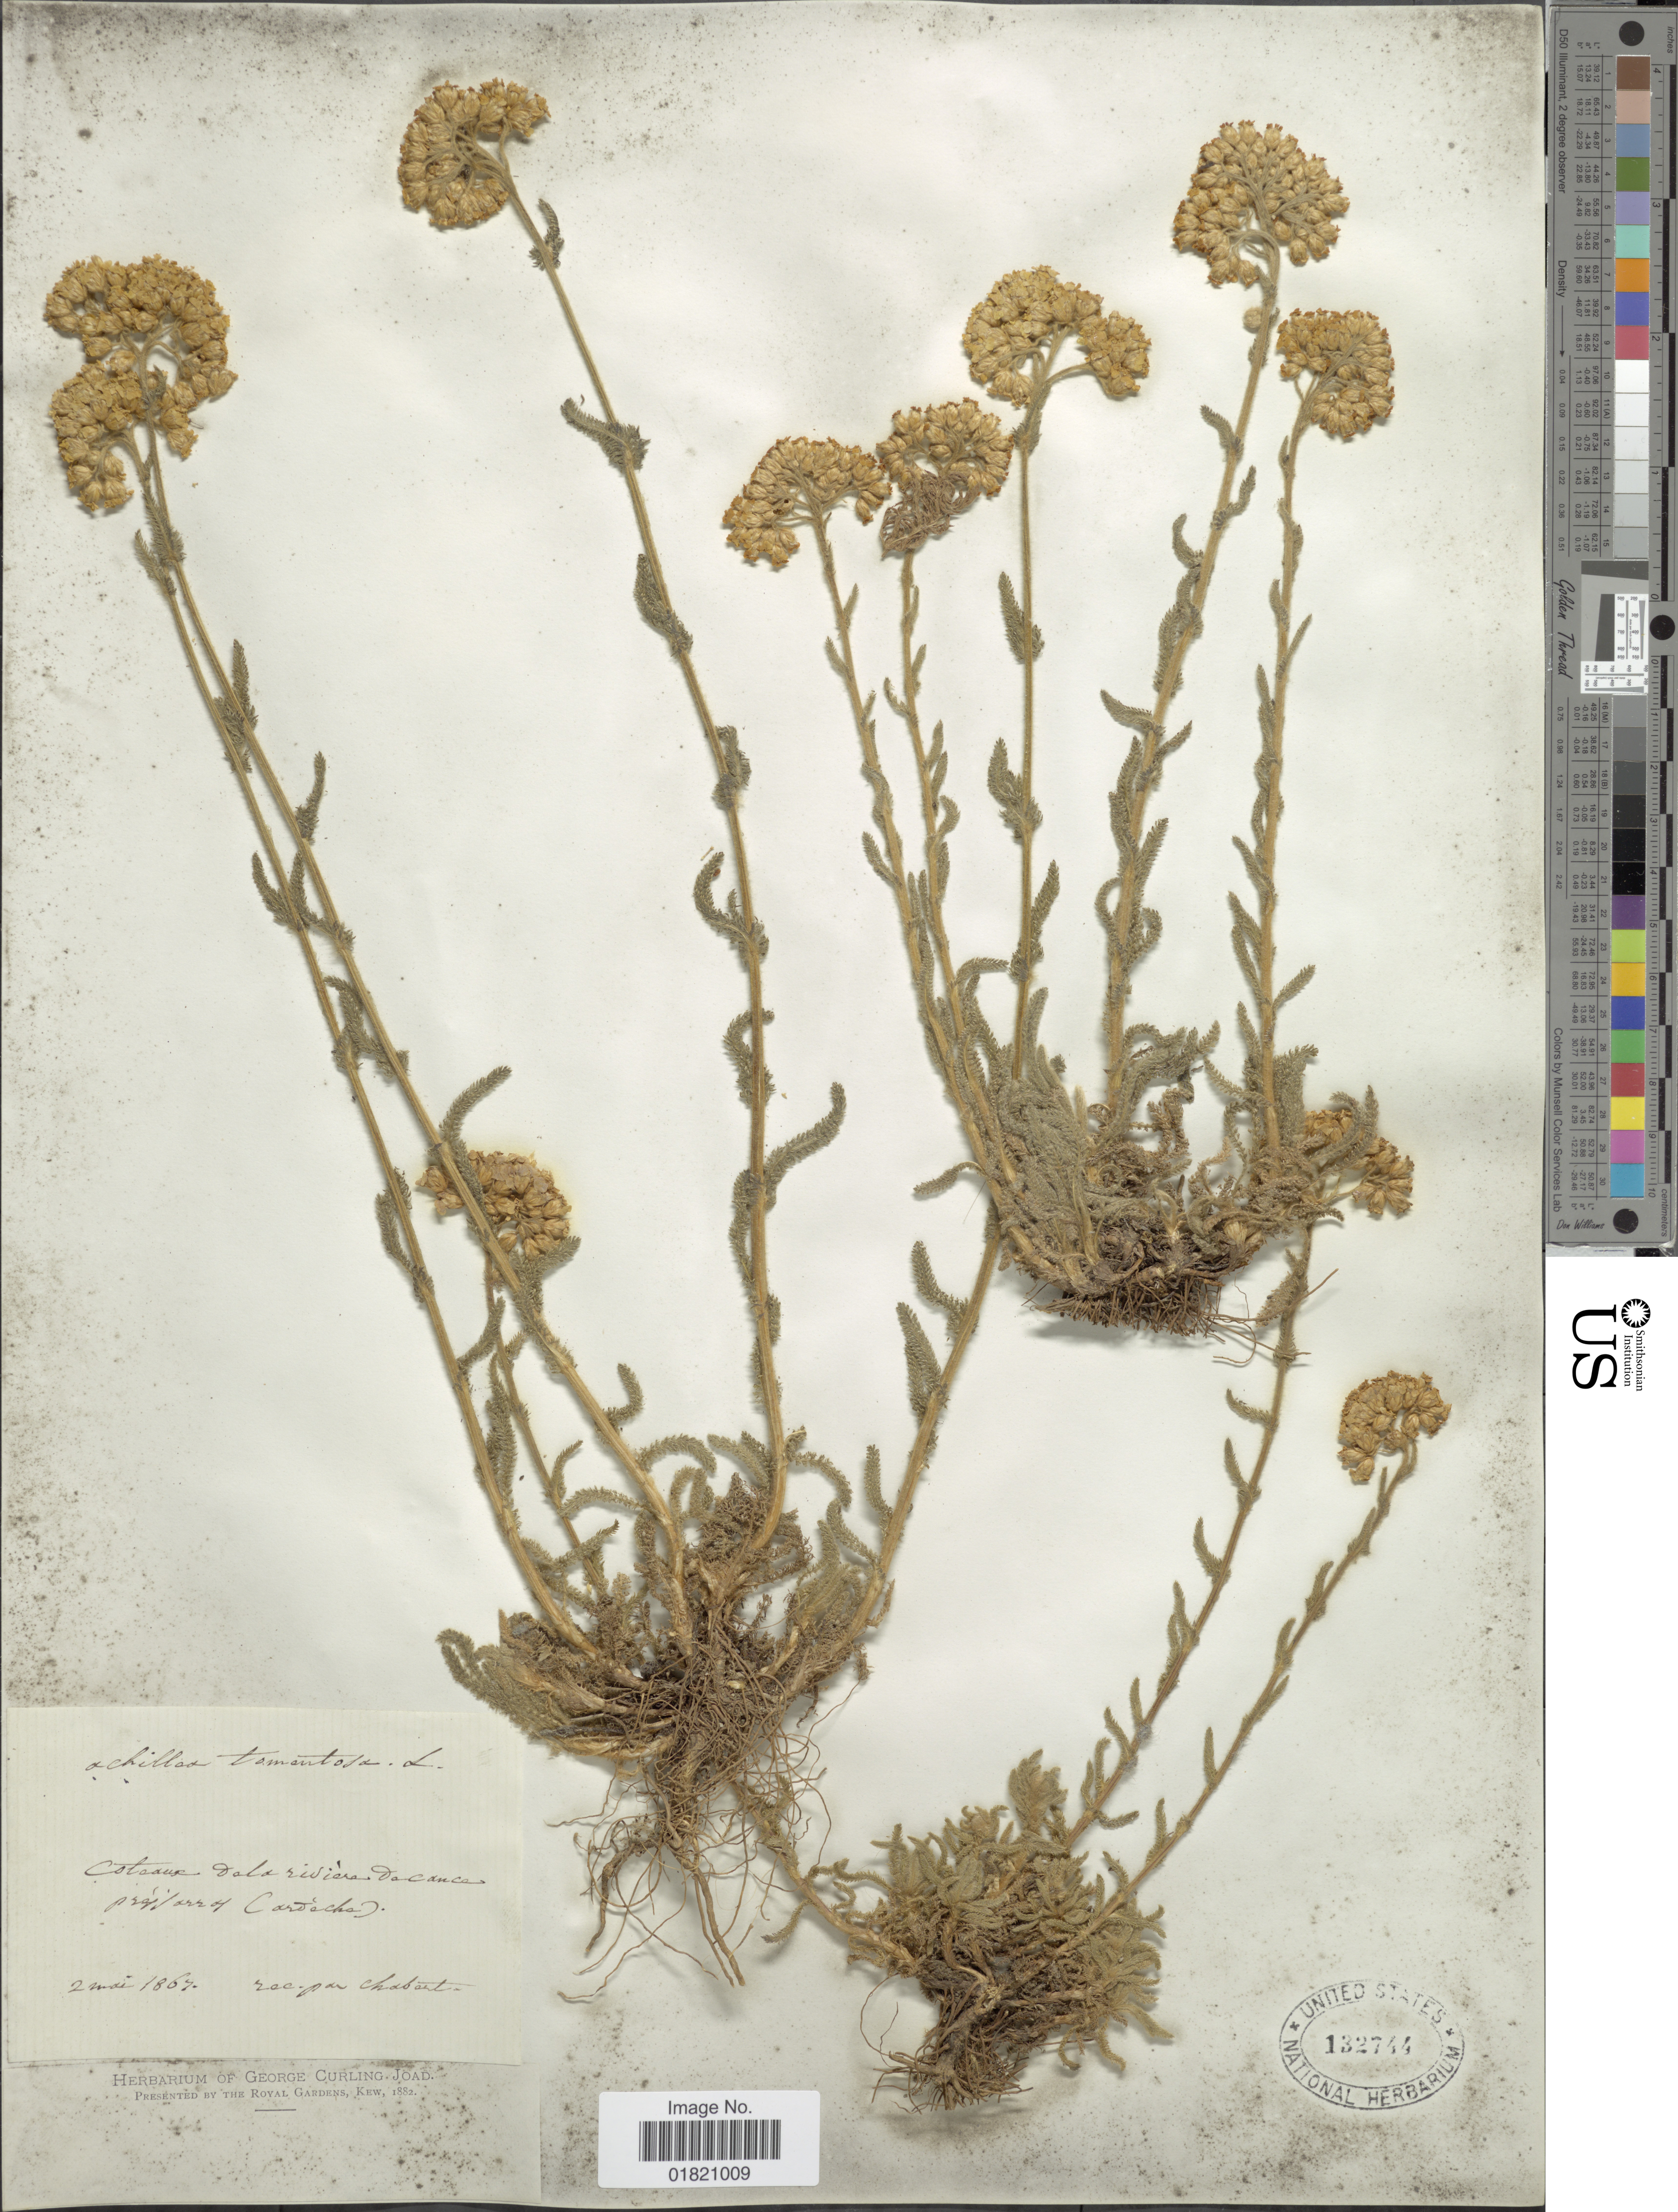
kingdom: Plantae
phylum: Tracheophyta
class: Magnoliopsida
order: Asterales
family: Asteraceae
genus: Achillea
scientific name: Achillea tomentosa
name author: L.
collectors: Chabert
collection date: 1867-05-02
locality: Cotansa dola riviere Decance pres/arr of Cardeche [interpreted]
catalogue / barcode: US 132744